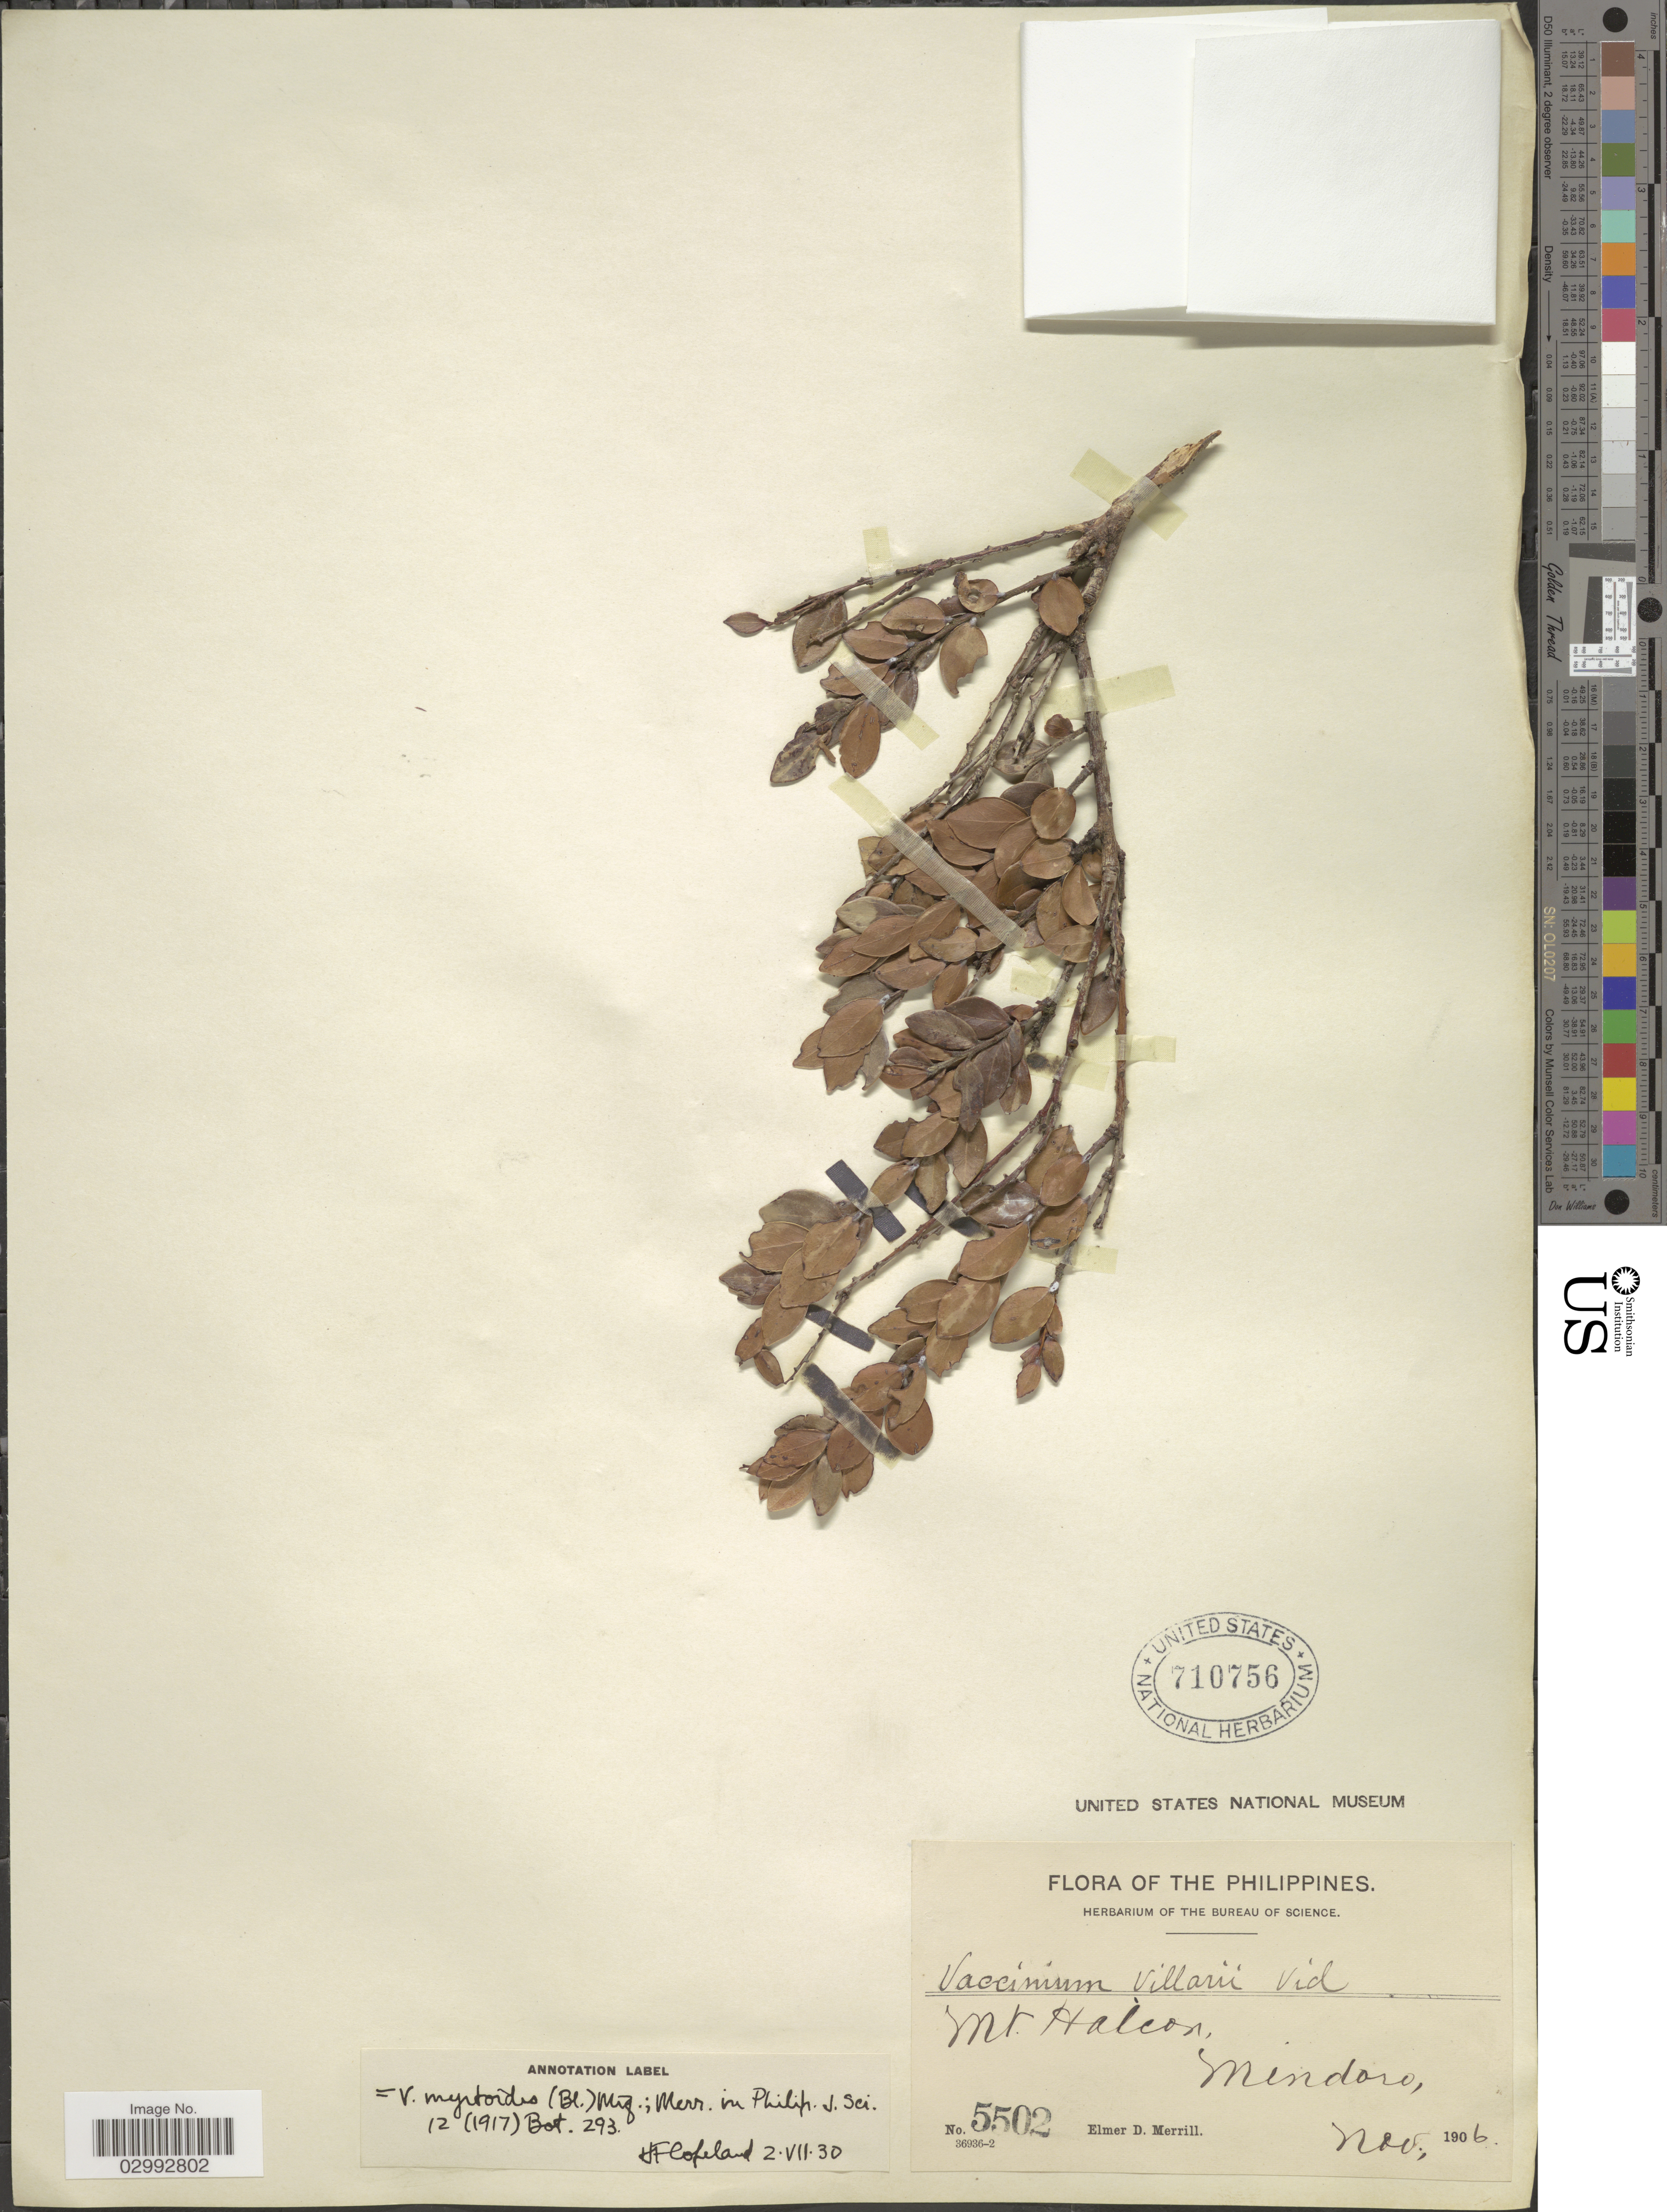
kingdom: Plantae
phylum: Tracheophyta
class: Magnoliopsida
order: Ericales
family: Ericaceae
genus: Vaccinium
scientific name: Vaccinium myrtoides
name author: Miq.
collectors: E. D. Merrill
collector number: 5502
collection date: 1906-11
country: Philippines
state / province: Mimaropa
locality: Mt. Halcon, Mindoro.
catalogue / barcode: US 710756